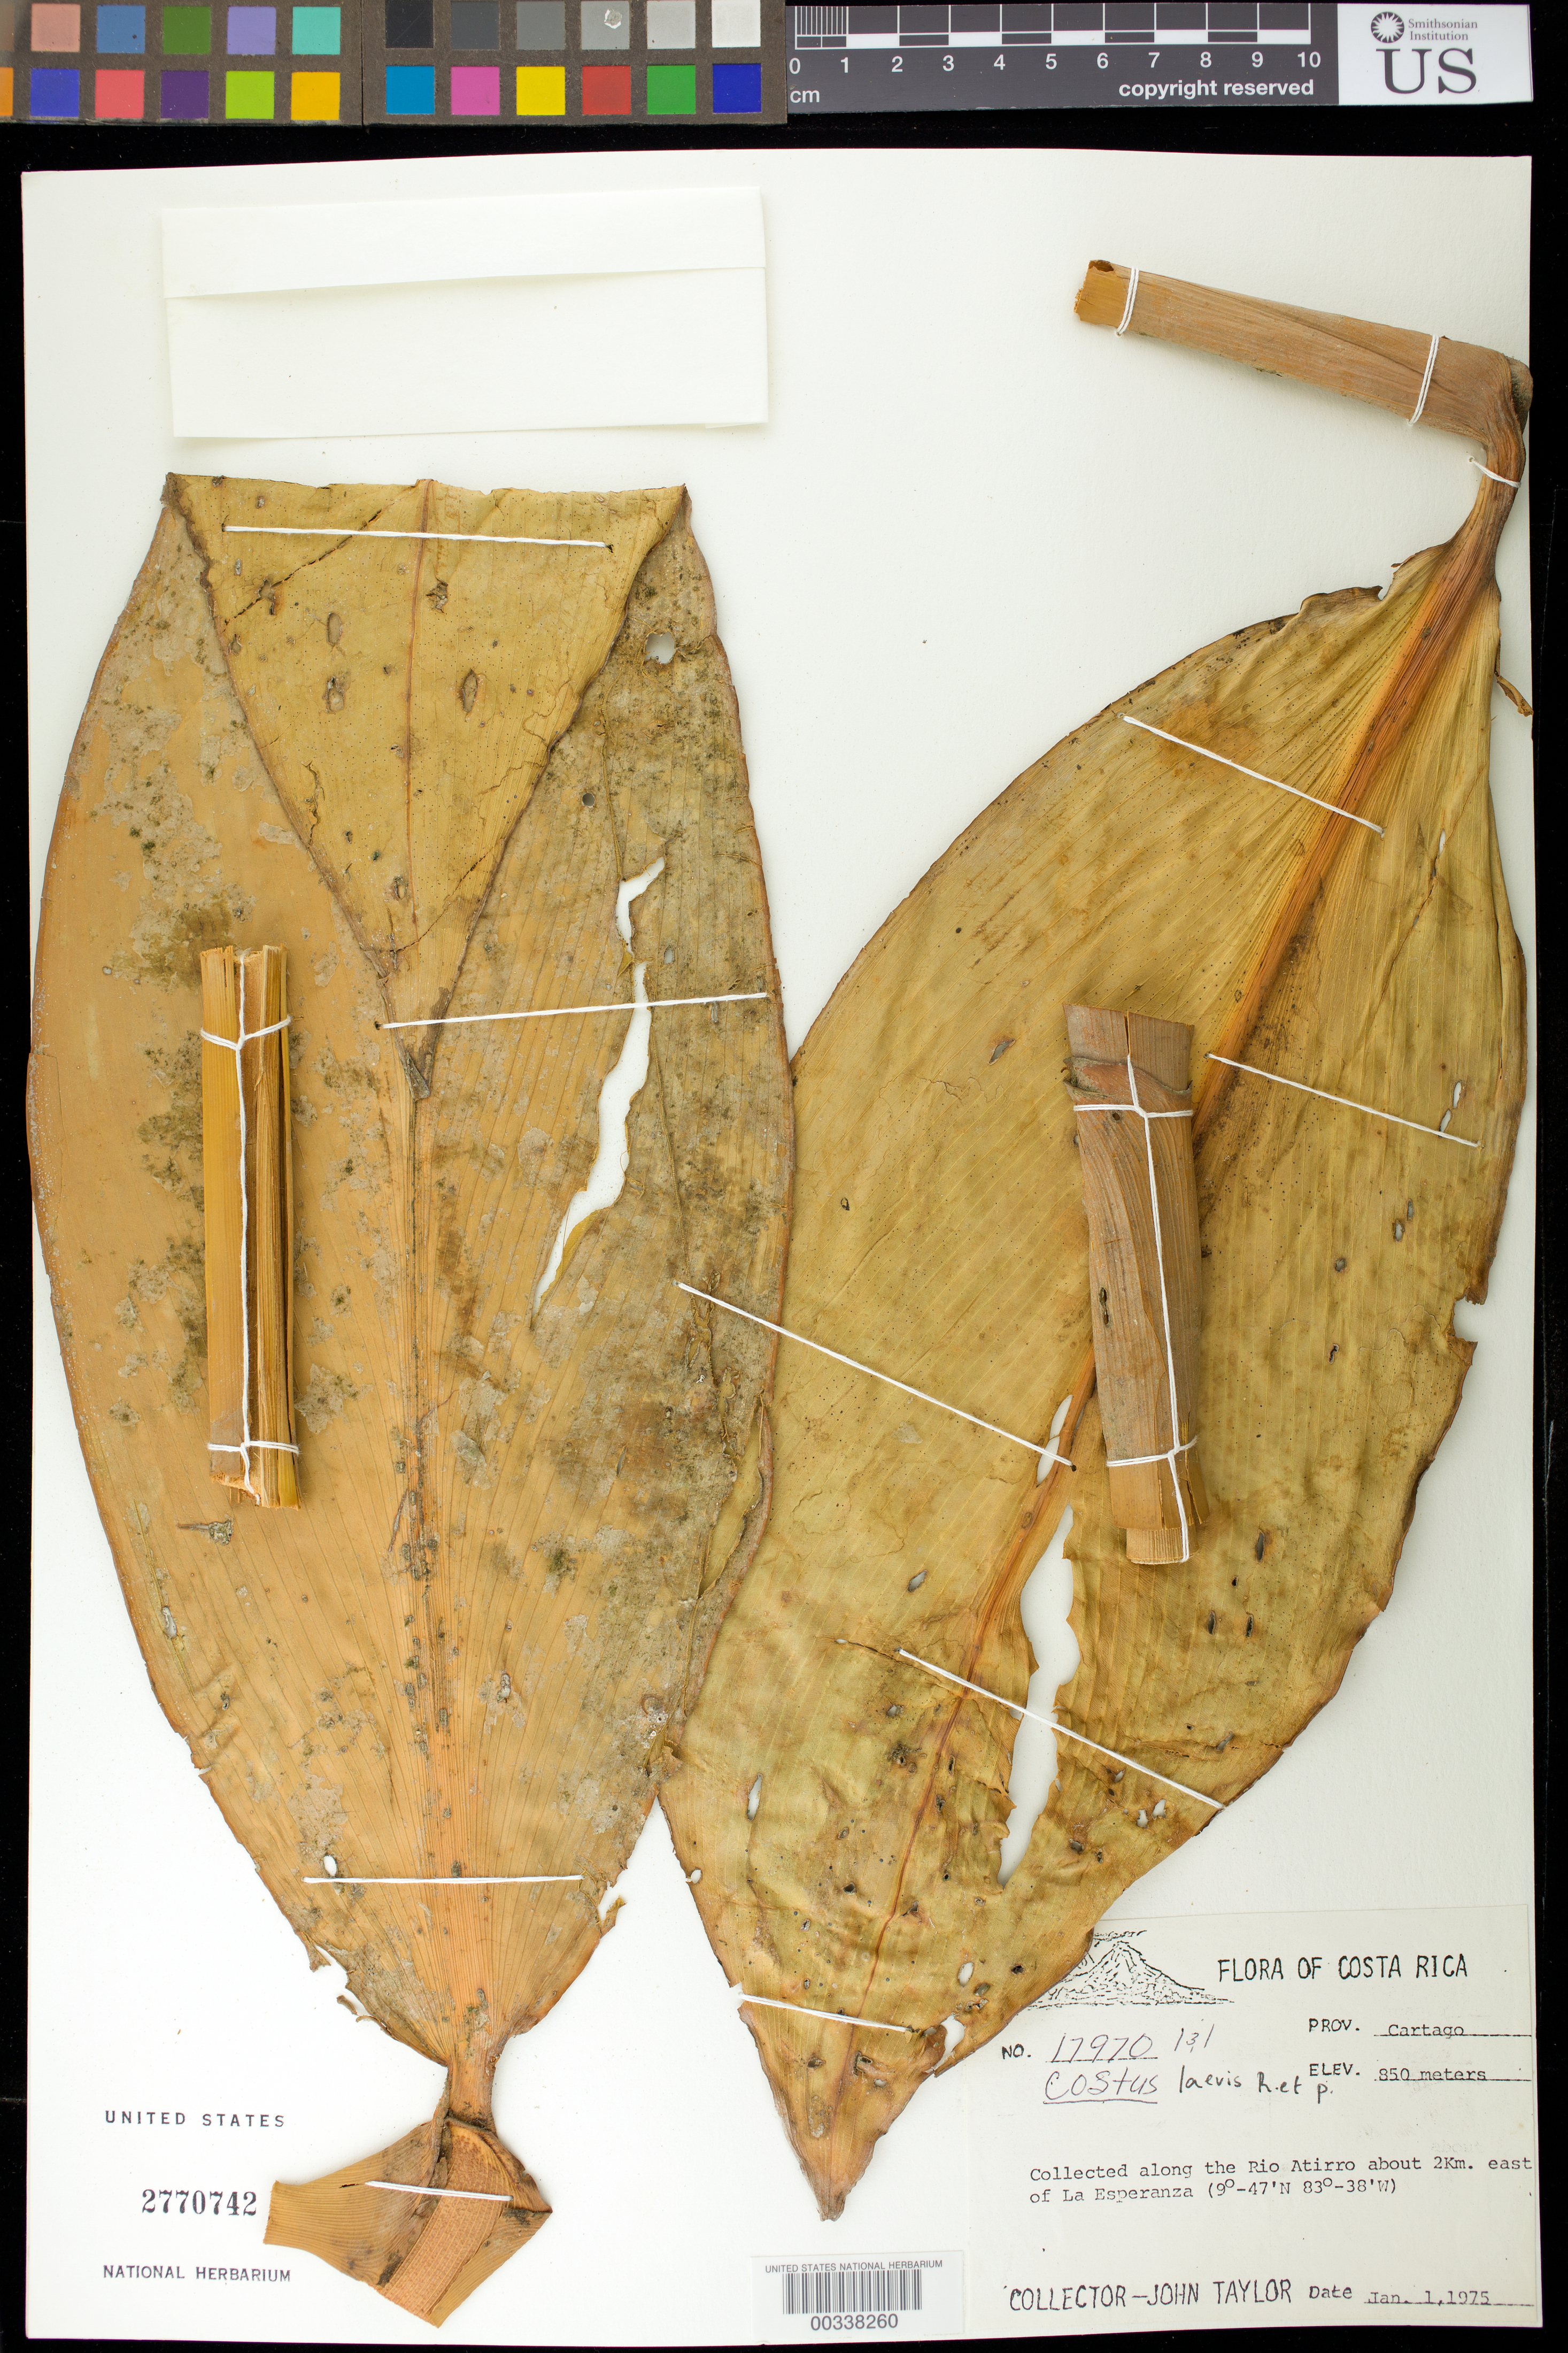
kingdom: Plantae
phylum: Tracheophyta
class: Liliopsida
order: Zingiberales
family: Costaceae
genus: Costus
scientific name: Costus laevis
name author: Ruiz & Pav.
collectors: J. Taylor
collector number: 17970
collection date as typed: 01 Jan 1975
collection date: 1975-01-01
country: Costa Rica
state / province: Cartago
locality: Along the Rio Atirro about 2 km E of La Esperanza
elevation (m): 850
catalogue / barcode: US 2770742